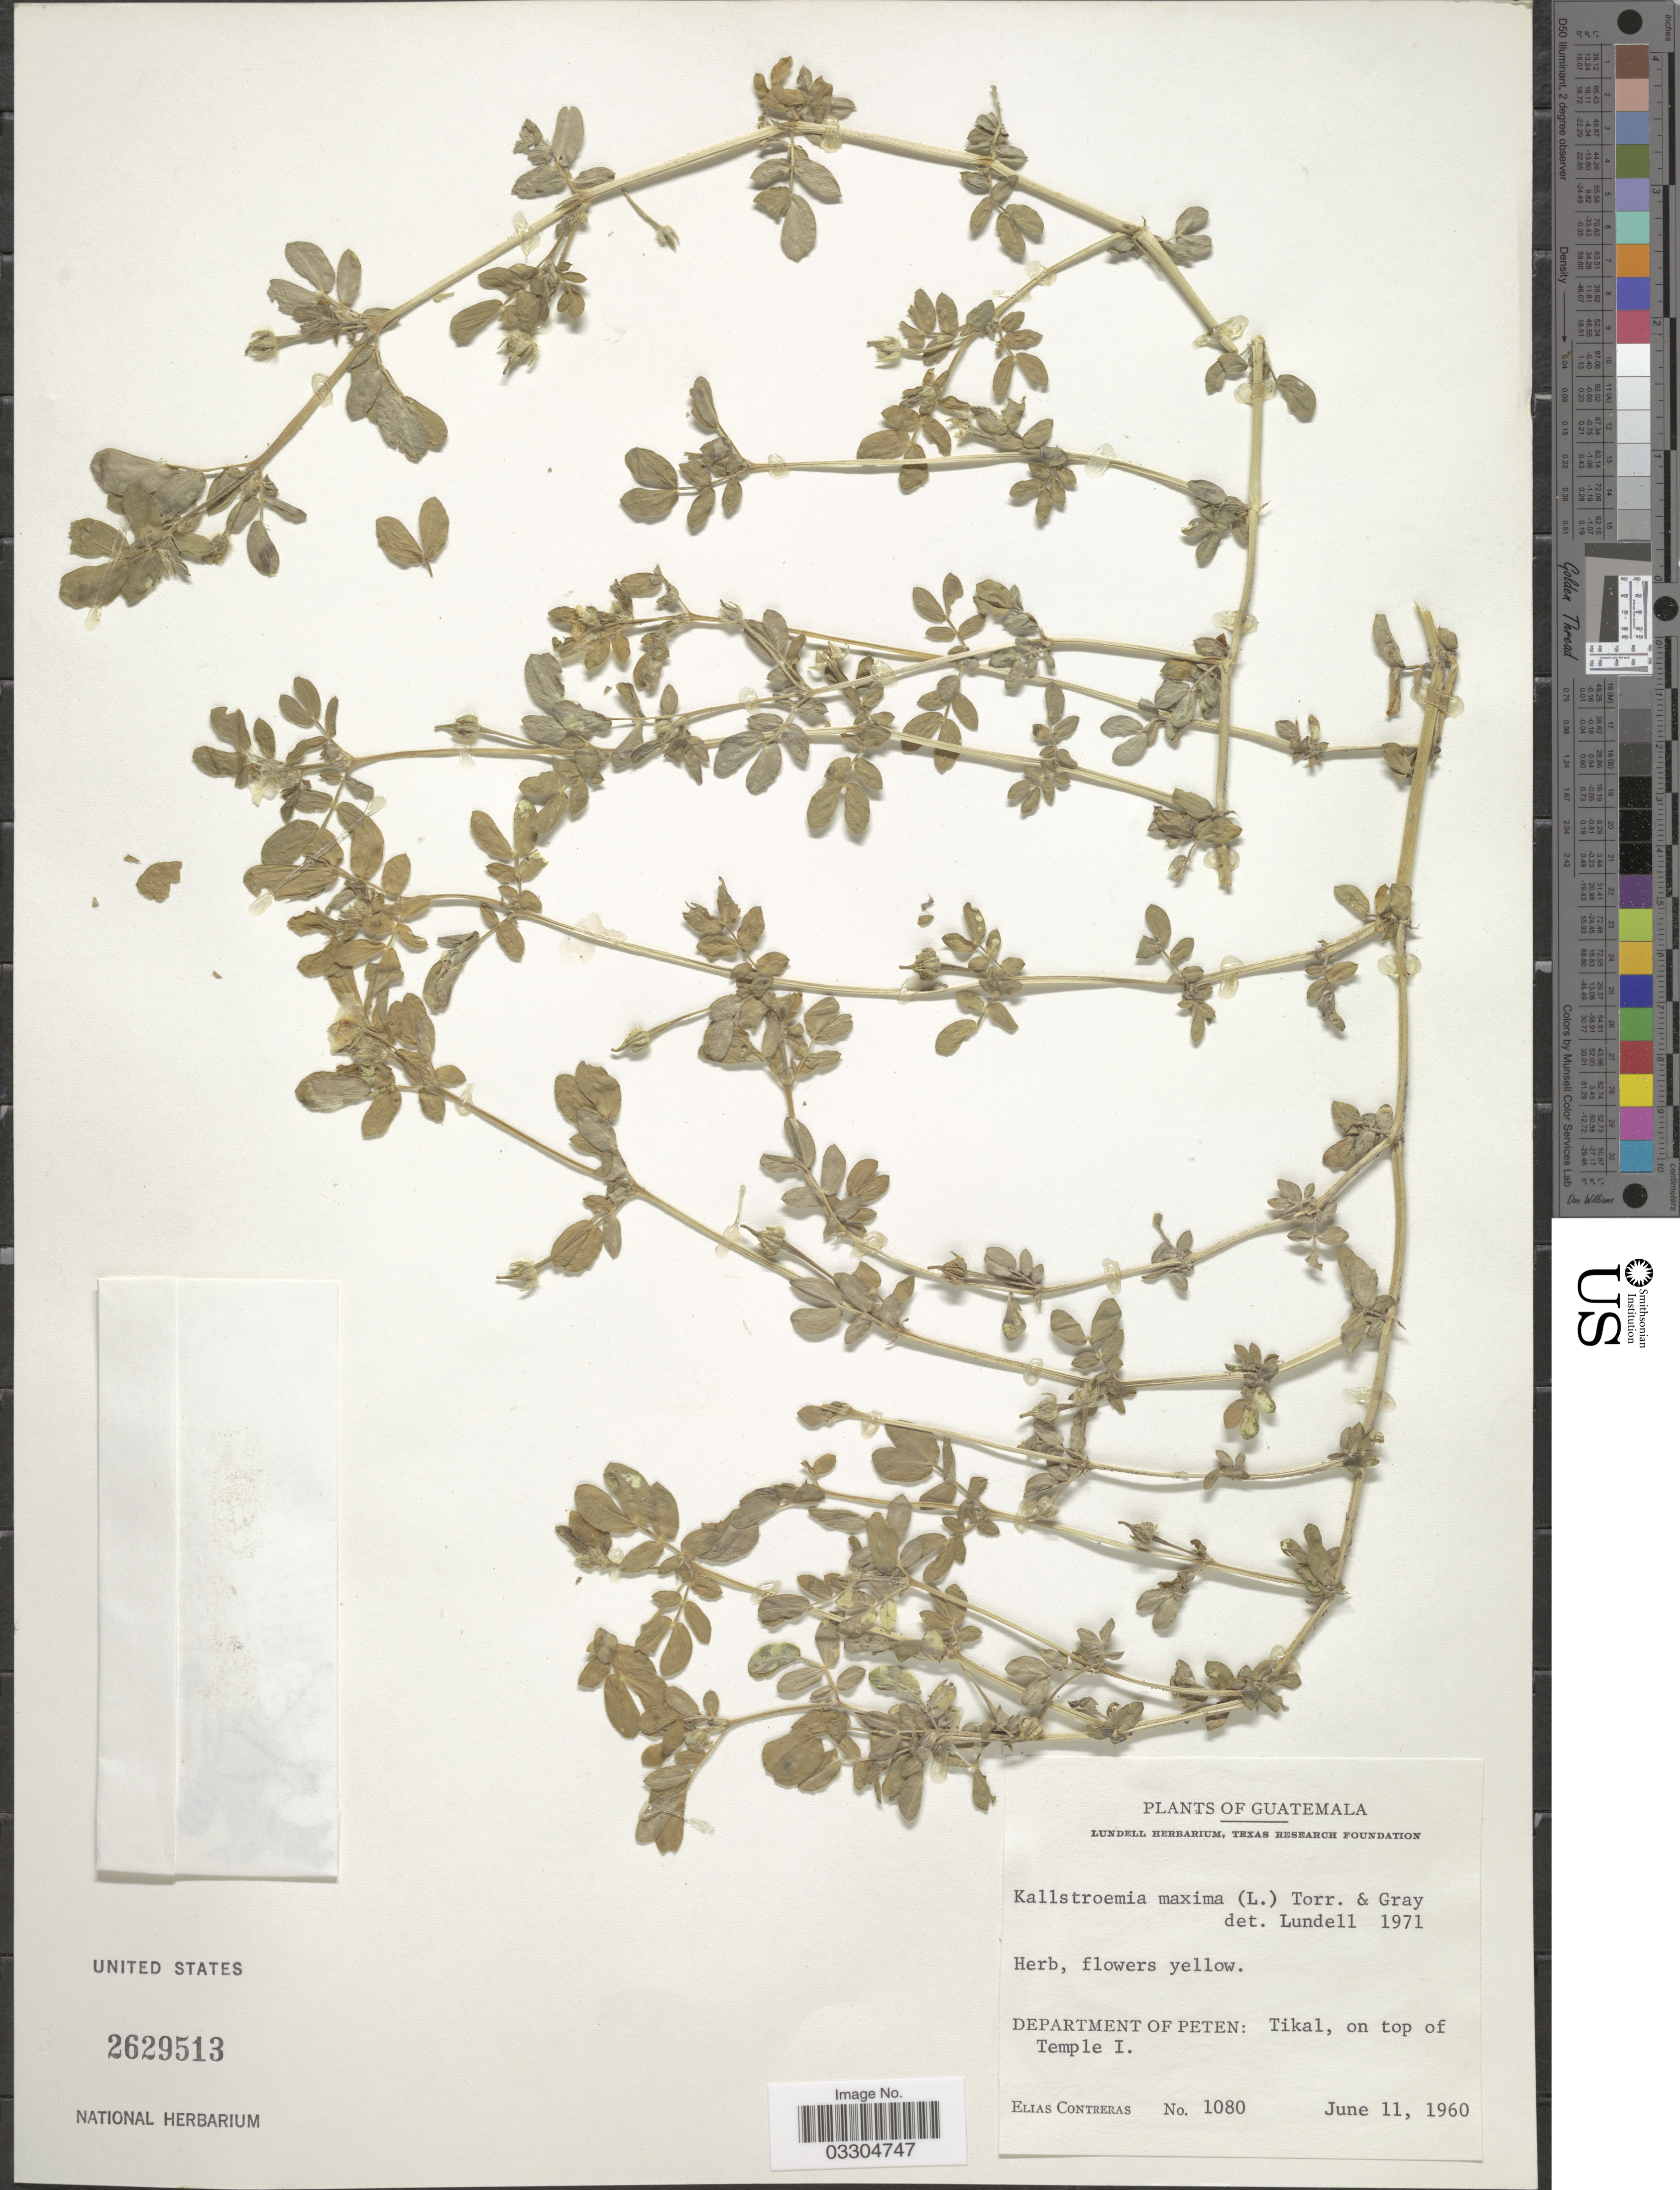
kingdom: Plantae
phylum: Tracheophyta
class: Magnoliopsida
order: Zygophyllales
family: Zygophyllaceae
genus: Kallstroemia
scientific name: Kallstroemia maxima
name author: (L.) Hook. & Arn.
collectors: E. Contreras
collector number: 1080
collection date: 1960-06-11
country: Guatemala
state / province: El Petén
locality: Department of Peten: Tikal, on top of Temple I.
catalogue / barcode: US 2629513